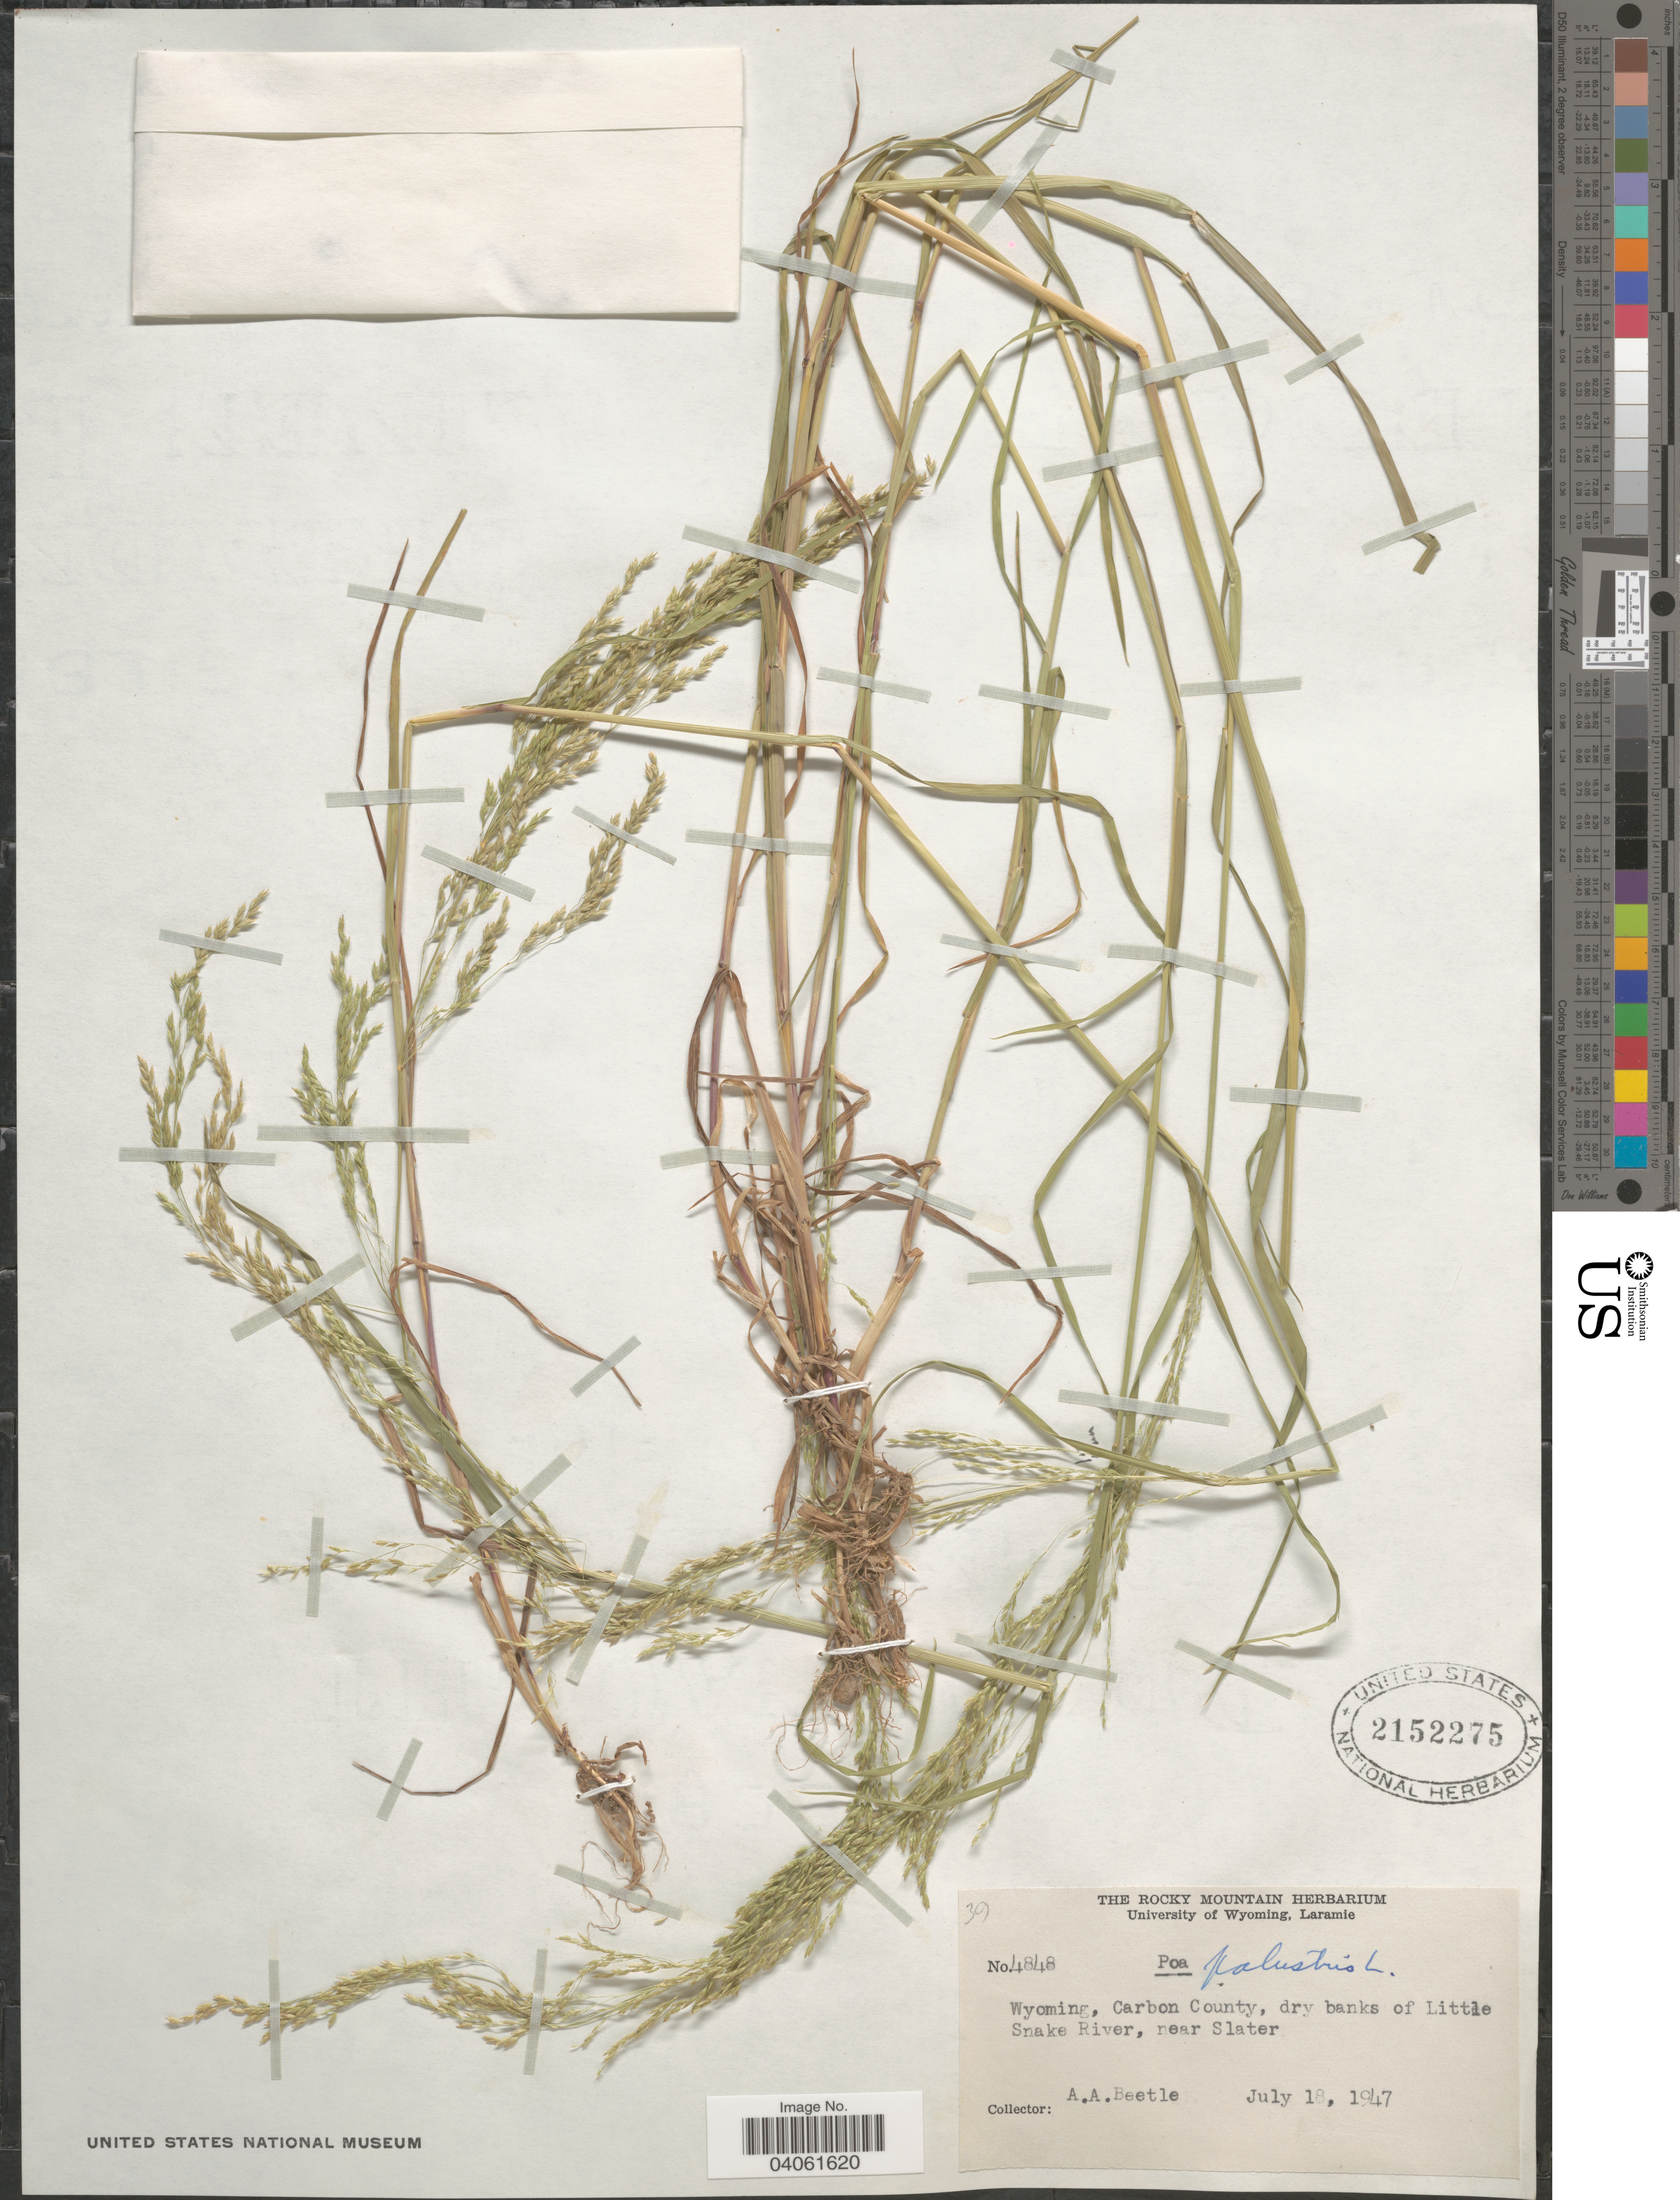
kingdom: Plantae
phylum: Tracheophyta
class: Liliopsida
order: Poales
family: Poaceae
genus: Poa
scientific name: Poa palustris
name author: L.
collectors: A. A. Beetle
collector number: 4848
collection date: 1947-07-18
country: United States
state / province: Wyoming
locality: Carbon County, dry banks of Little Snake River, near Slater.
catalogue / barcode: US 2152275